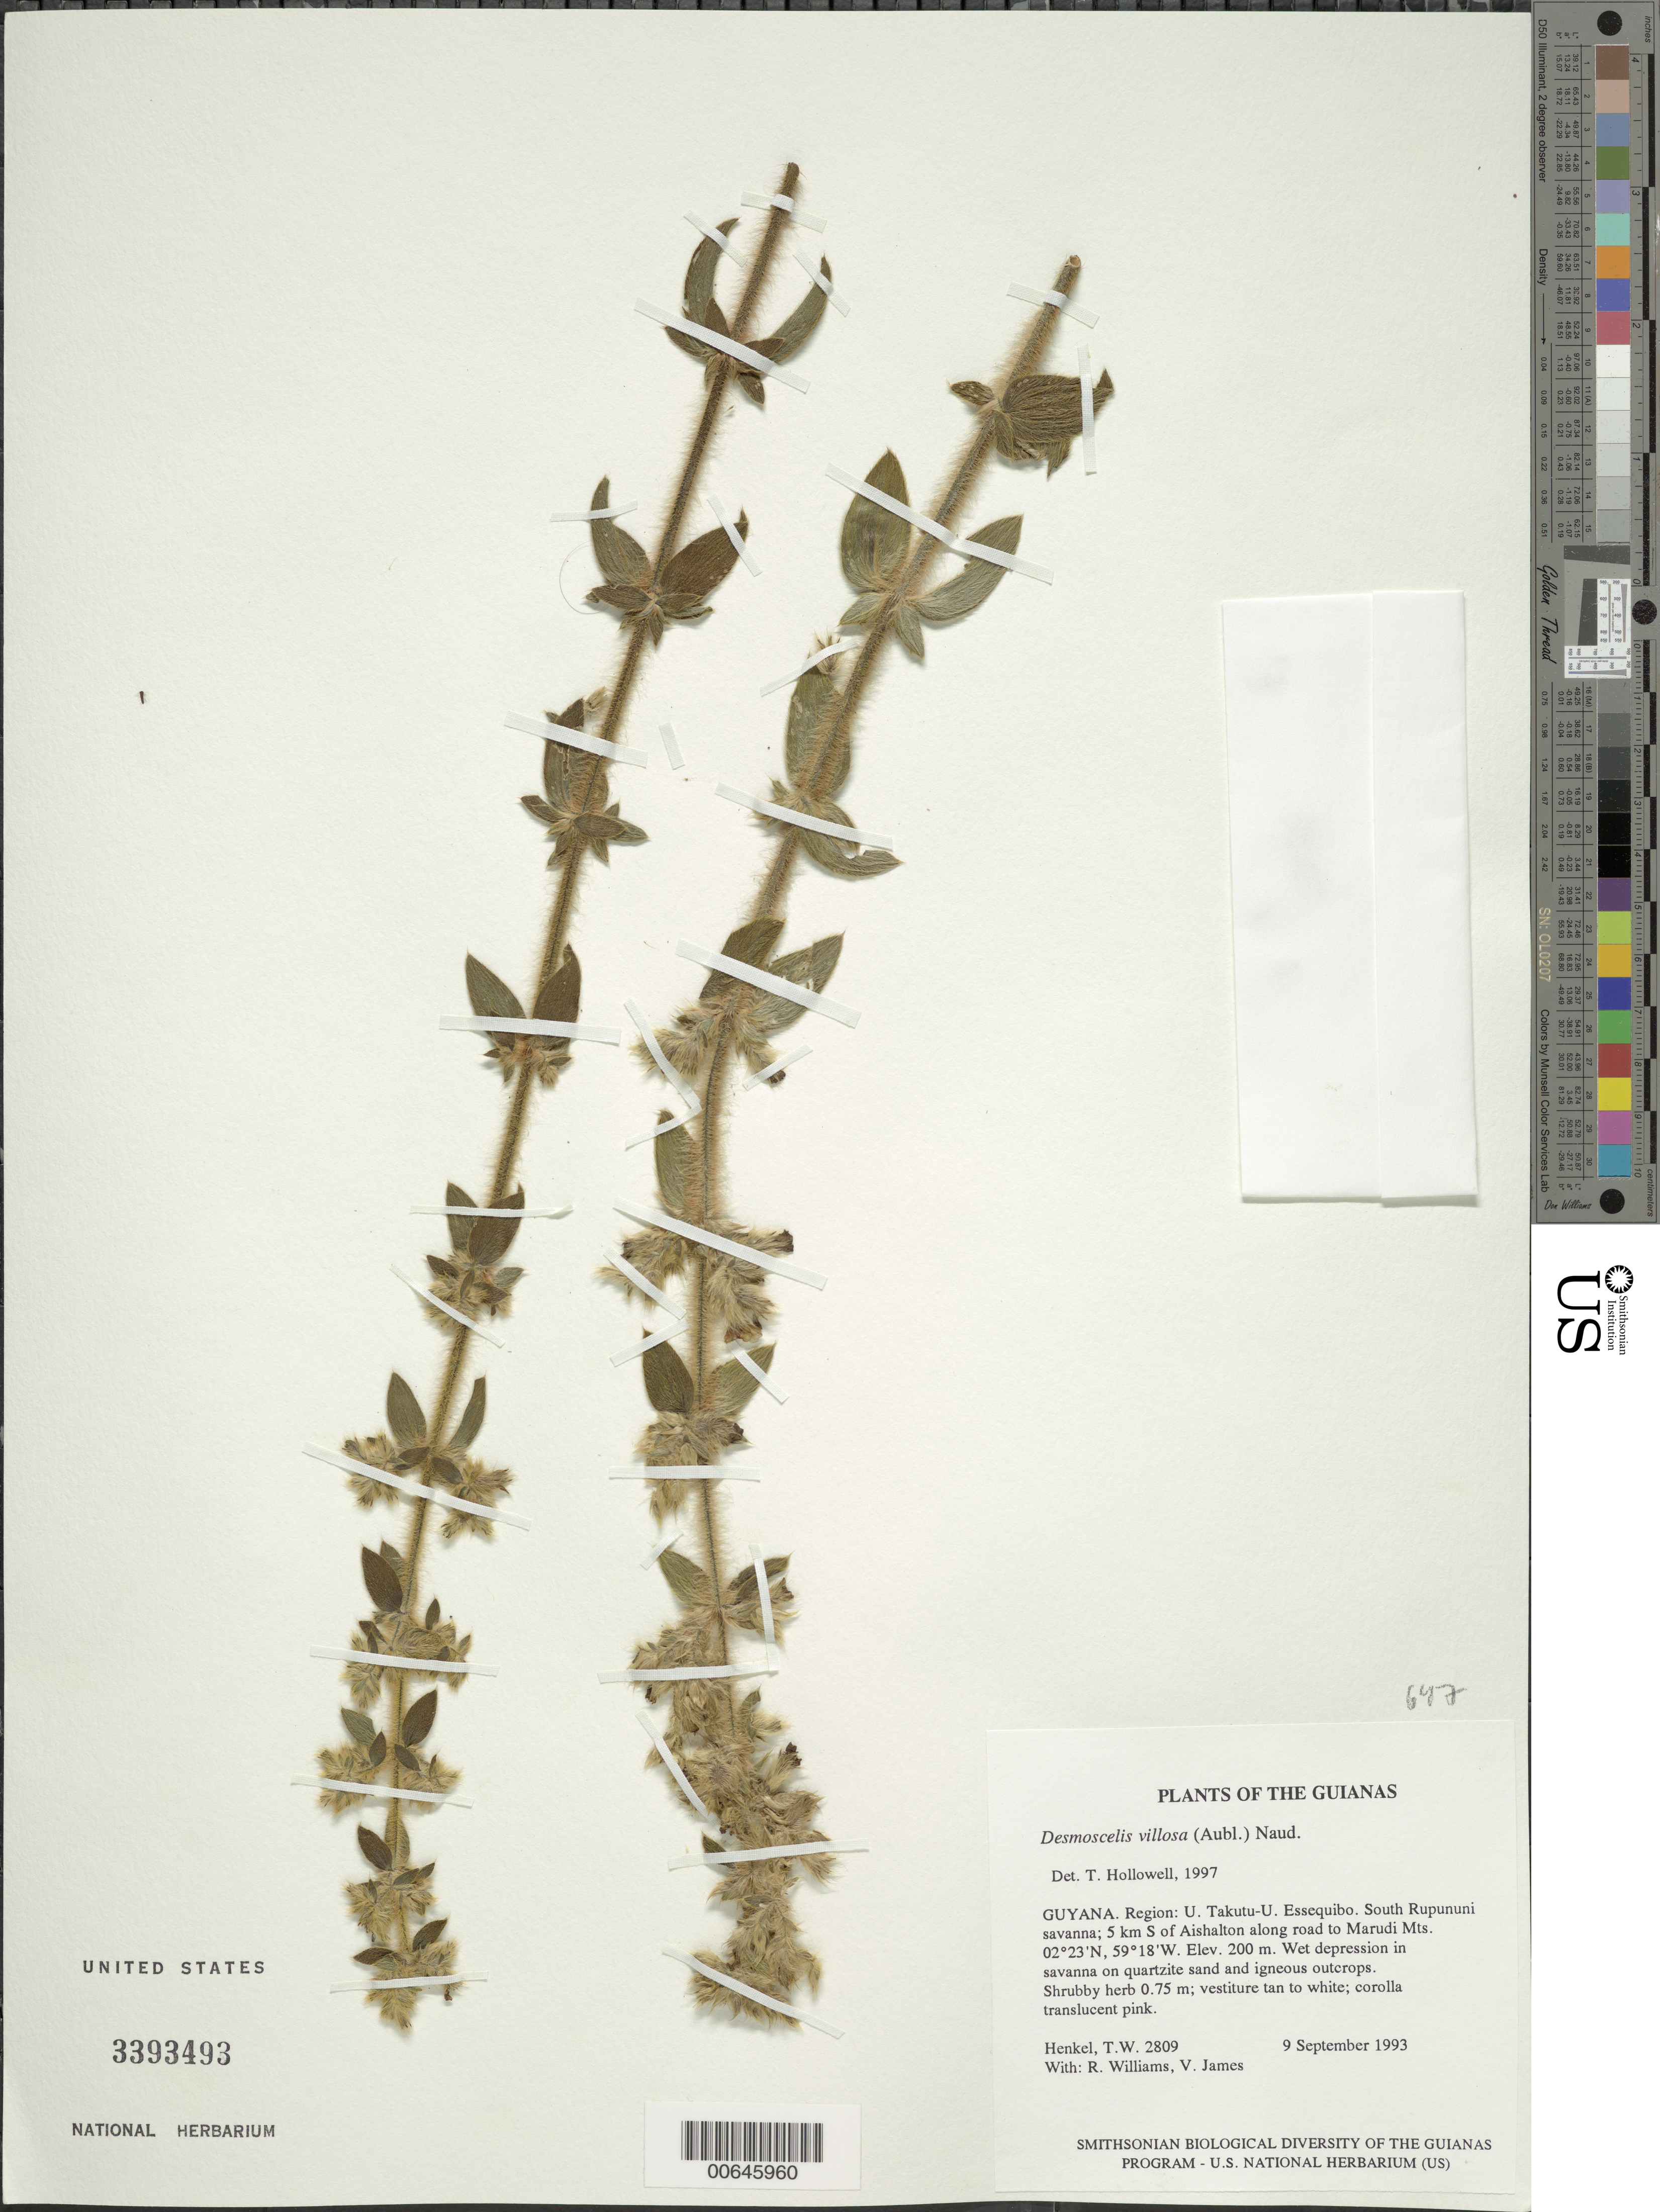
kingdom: Plantae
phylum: Tracheophyta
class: Magnoliopsida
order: Myrtales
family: Melastomataceae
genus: Desmoscelis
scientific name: Desmoscelis villosa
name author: (Aubl.) Naudin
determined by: Hollowell, T. H., (BOT), Smithsonian Institution - National Museum of Natural History (UNITED STATES)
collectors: T. Henkel, R. Williams & V. James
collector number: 2809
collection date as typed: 9 September 1993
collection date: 1993-09-09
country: Guyana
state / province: U. Takutu-U. Essequibo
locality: South Rupununi savanna; 5 km S of Aishalton along road to Marudi Mts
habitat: Wet depression in savanna on quartzite sand and igneous outcrops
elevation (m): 200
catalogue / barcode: US 3393493